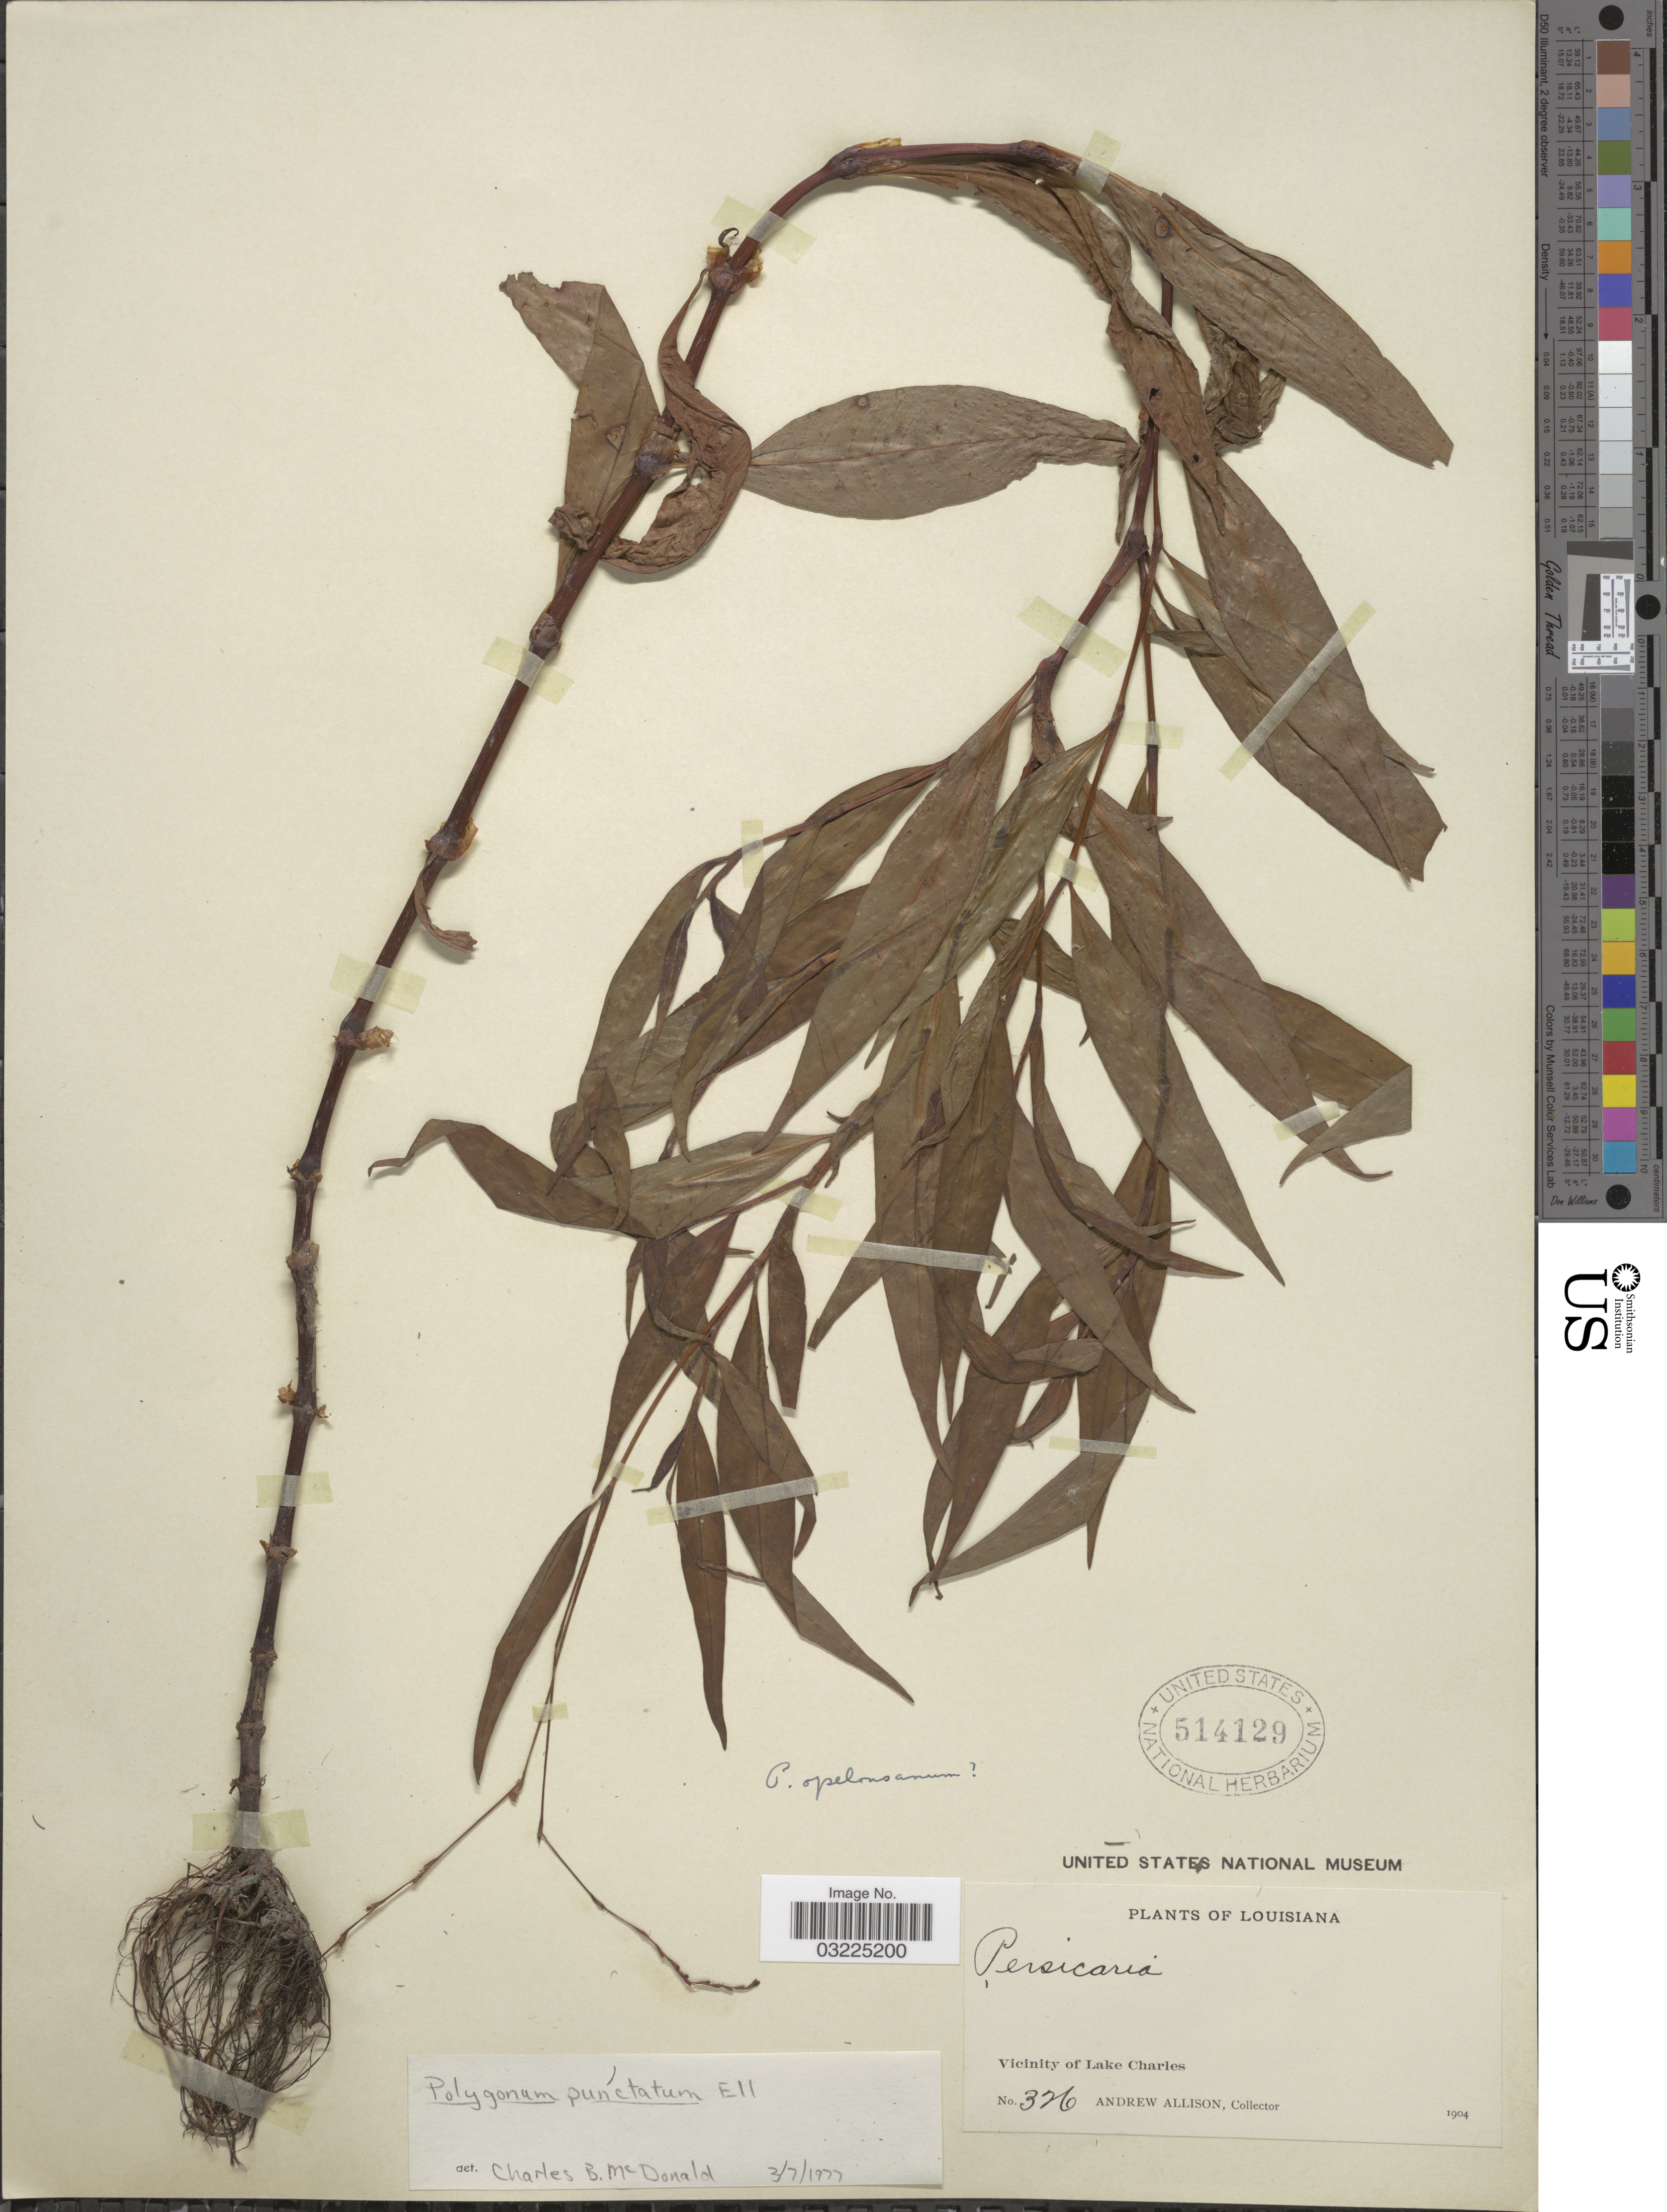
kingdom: Plantae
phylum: Tracheophyta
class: Magnoliopsida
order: Caryophyllales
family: Polygonaceae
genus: Persicaria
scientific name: Persicaria punctata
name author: (Elliott) Small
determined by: Atha, D. E.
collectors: A. Allison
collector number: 326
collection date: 1904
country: United States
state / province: Louisiana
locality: Vicinity of Lake Charles.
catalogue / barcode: US 514129